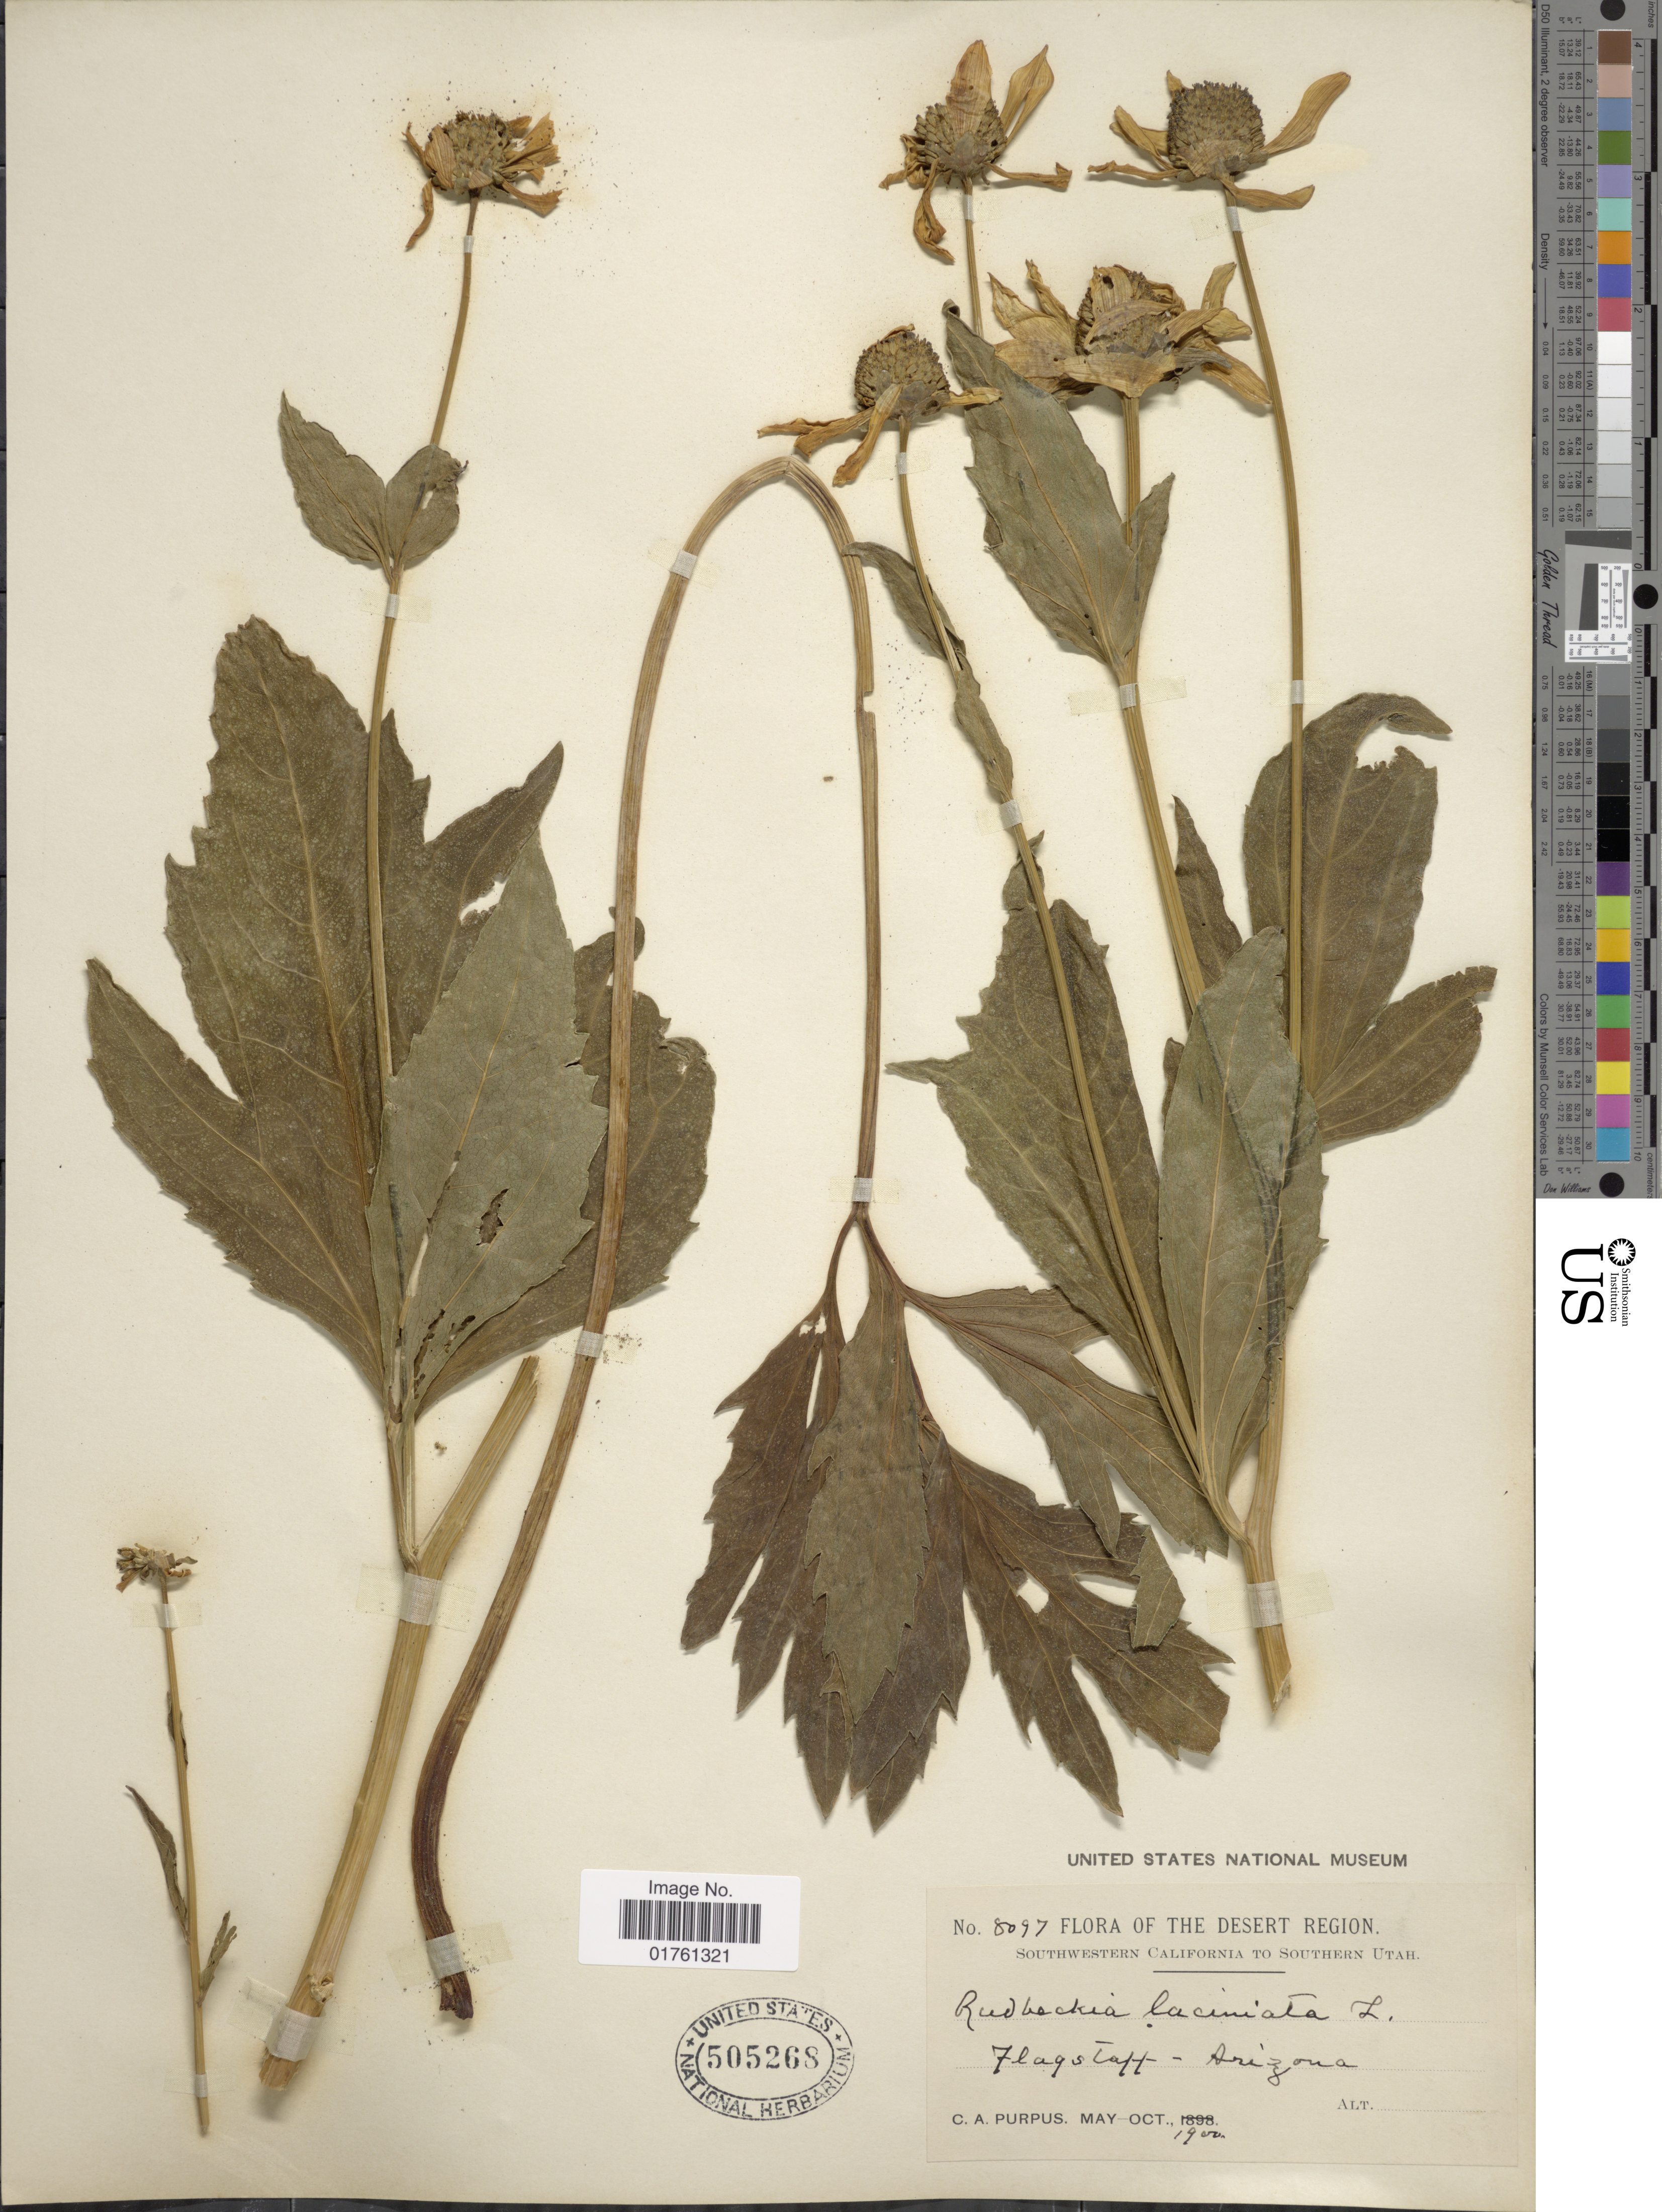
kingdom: Plantae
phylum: Tracheophyta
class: Magnoliopsida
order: Asterales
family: Asteraceae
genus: Rudbeckia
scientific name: Rudbeckia laciniata var. ampla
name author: (A. Nelson) Cronq.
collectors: C. A. Purpus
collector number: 8097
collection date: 1900-05/1900-10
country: United States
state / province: Arizona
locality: The Desert Region, Southwestern California to Southern Utah, Flagstaff - Arizona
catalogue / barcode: US 505268